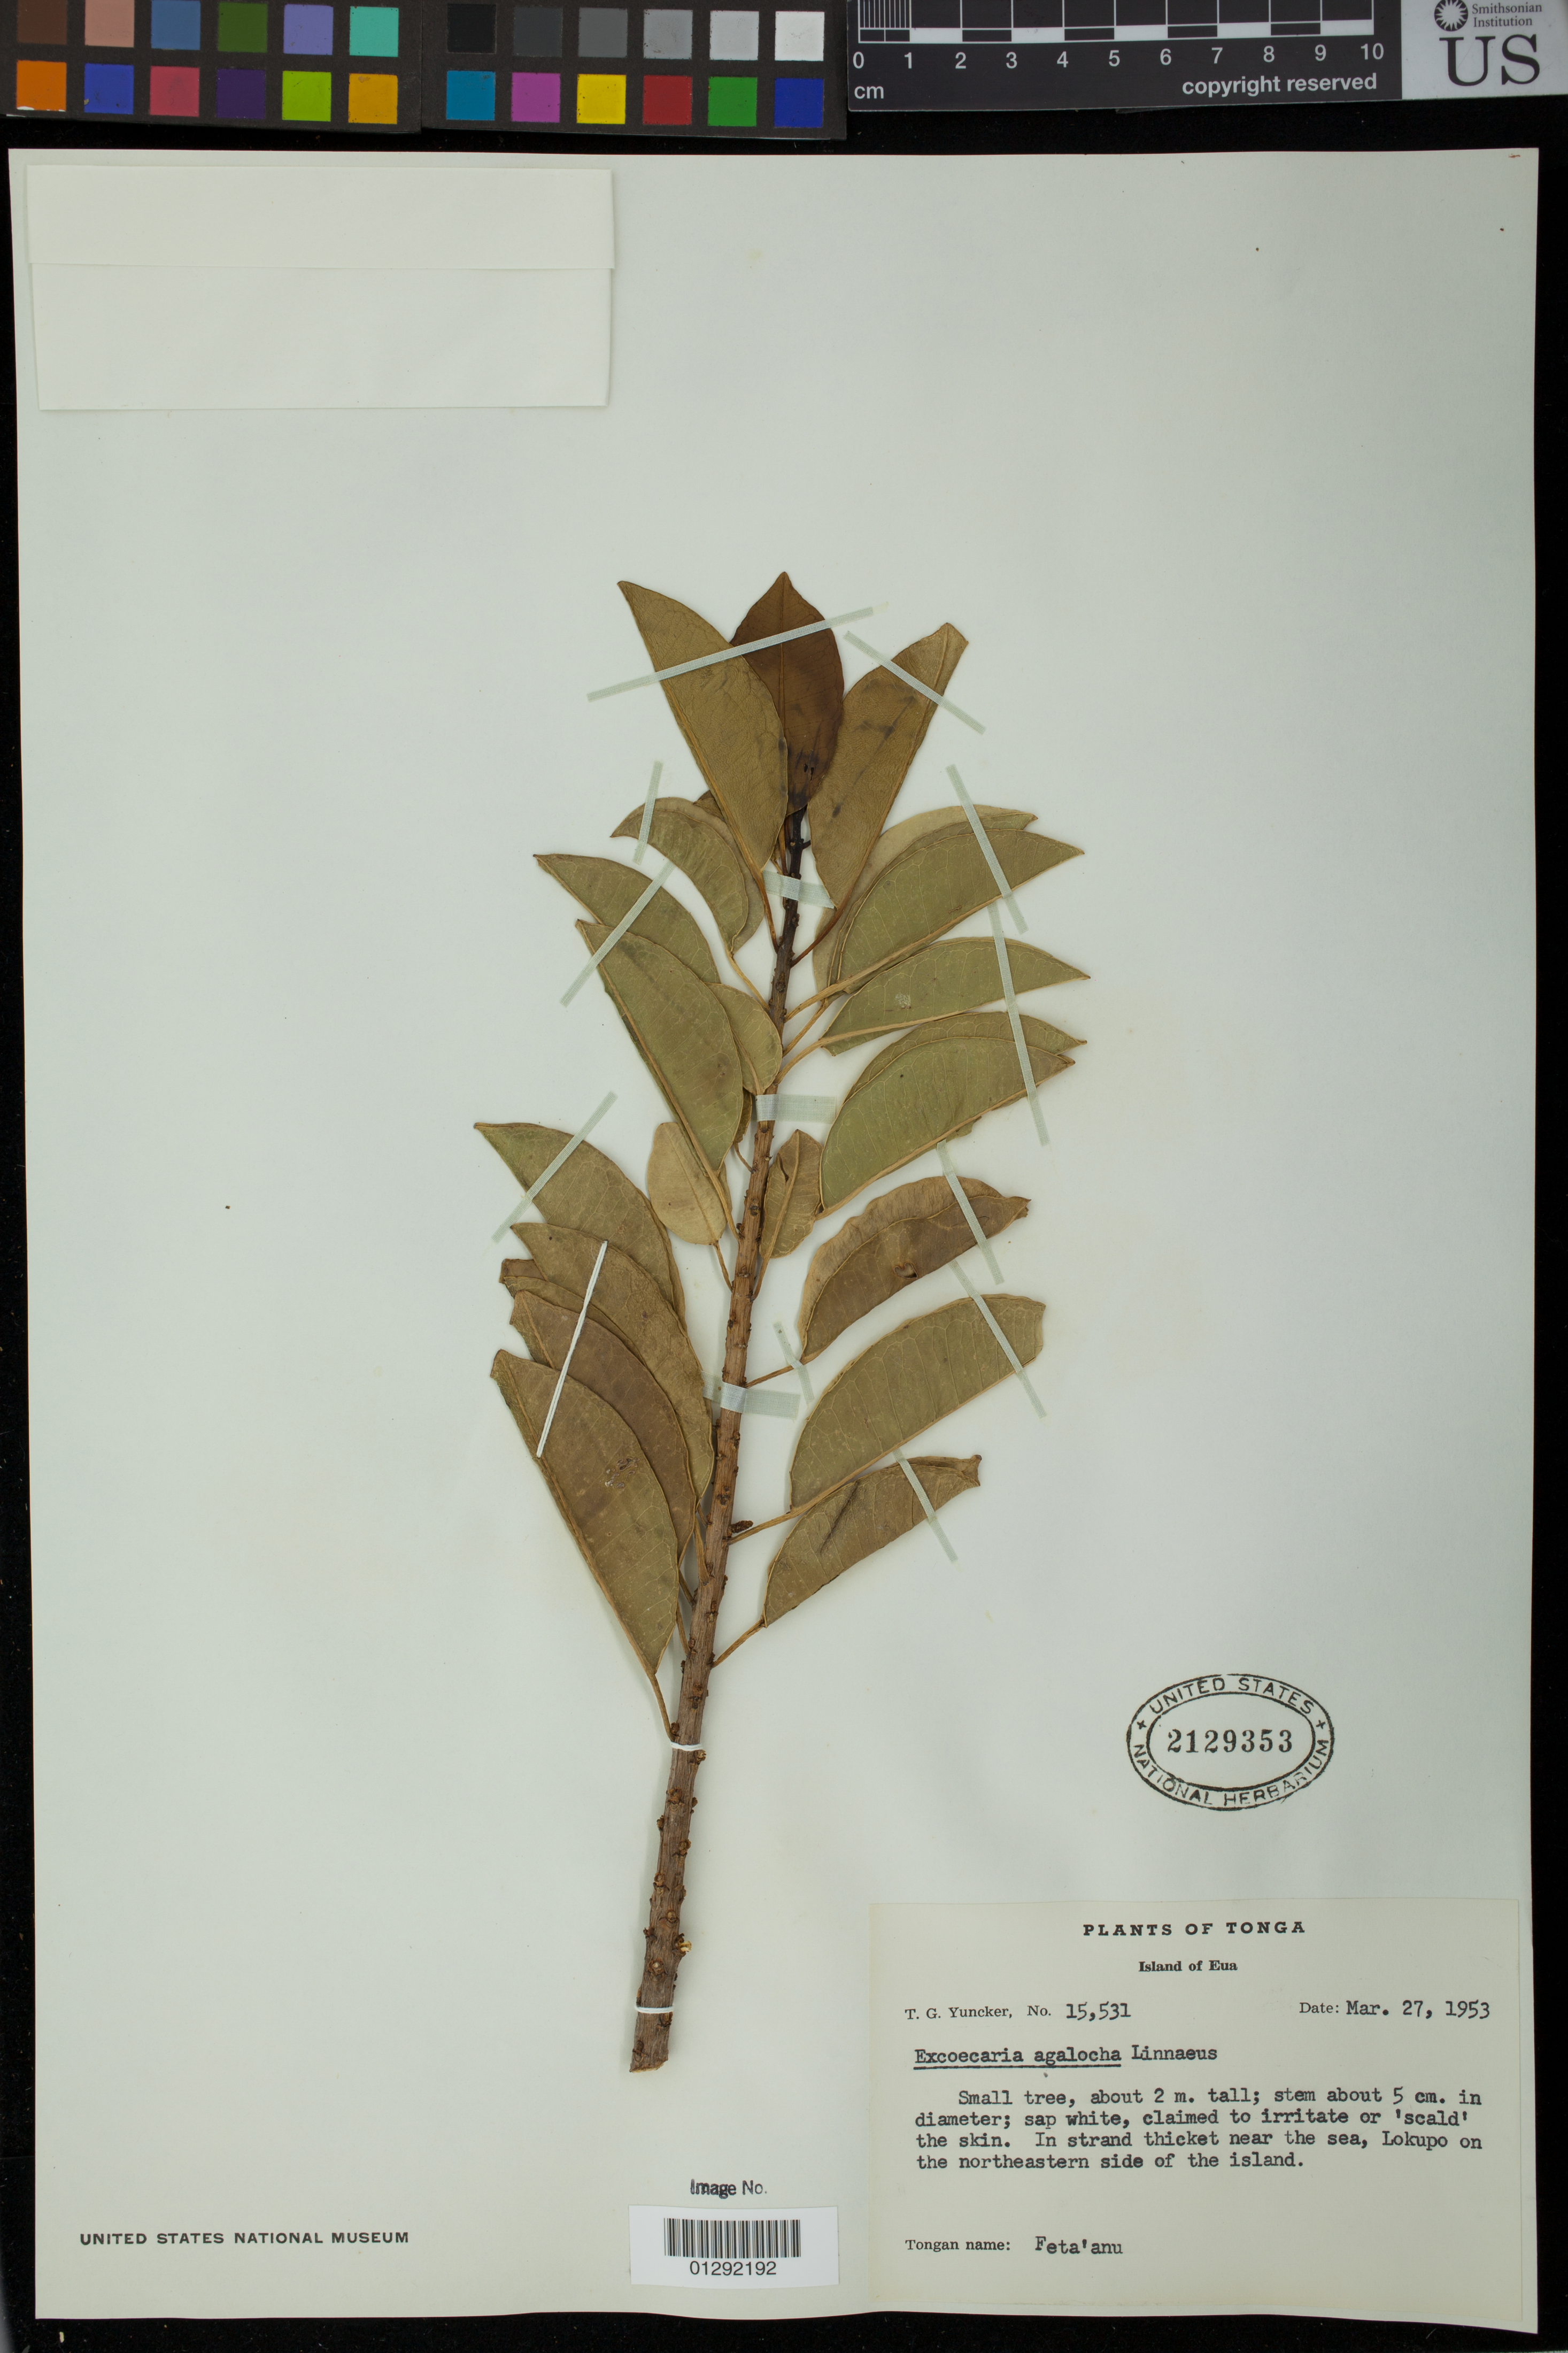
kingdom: Plantae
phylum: Tracheophyta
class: Magnoliopsida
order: Malpighiales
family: Euphorbiaceae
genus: Excoecaria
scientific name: Excoecaria agallocha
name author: L.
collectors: T. G. Yuncker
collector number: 15531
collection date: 1953-03-27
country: tonga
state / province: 'Eua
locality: Lokupo on the northeastern side of the island.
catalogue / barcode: US 2129353